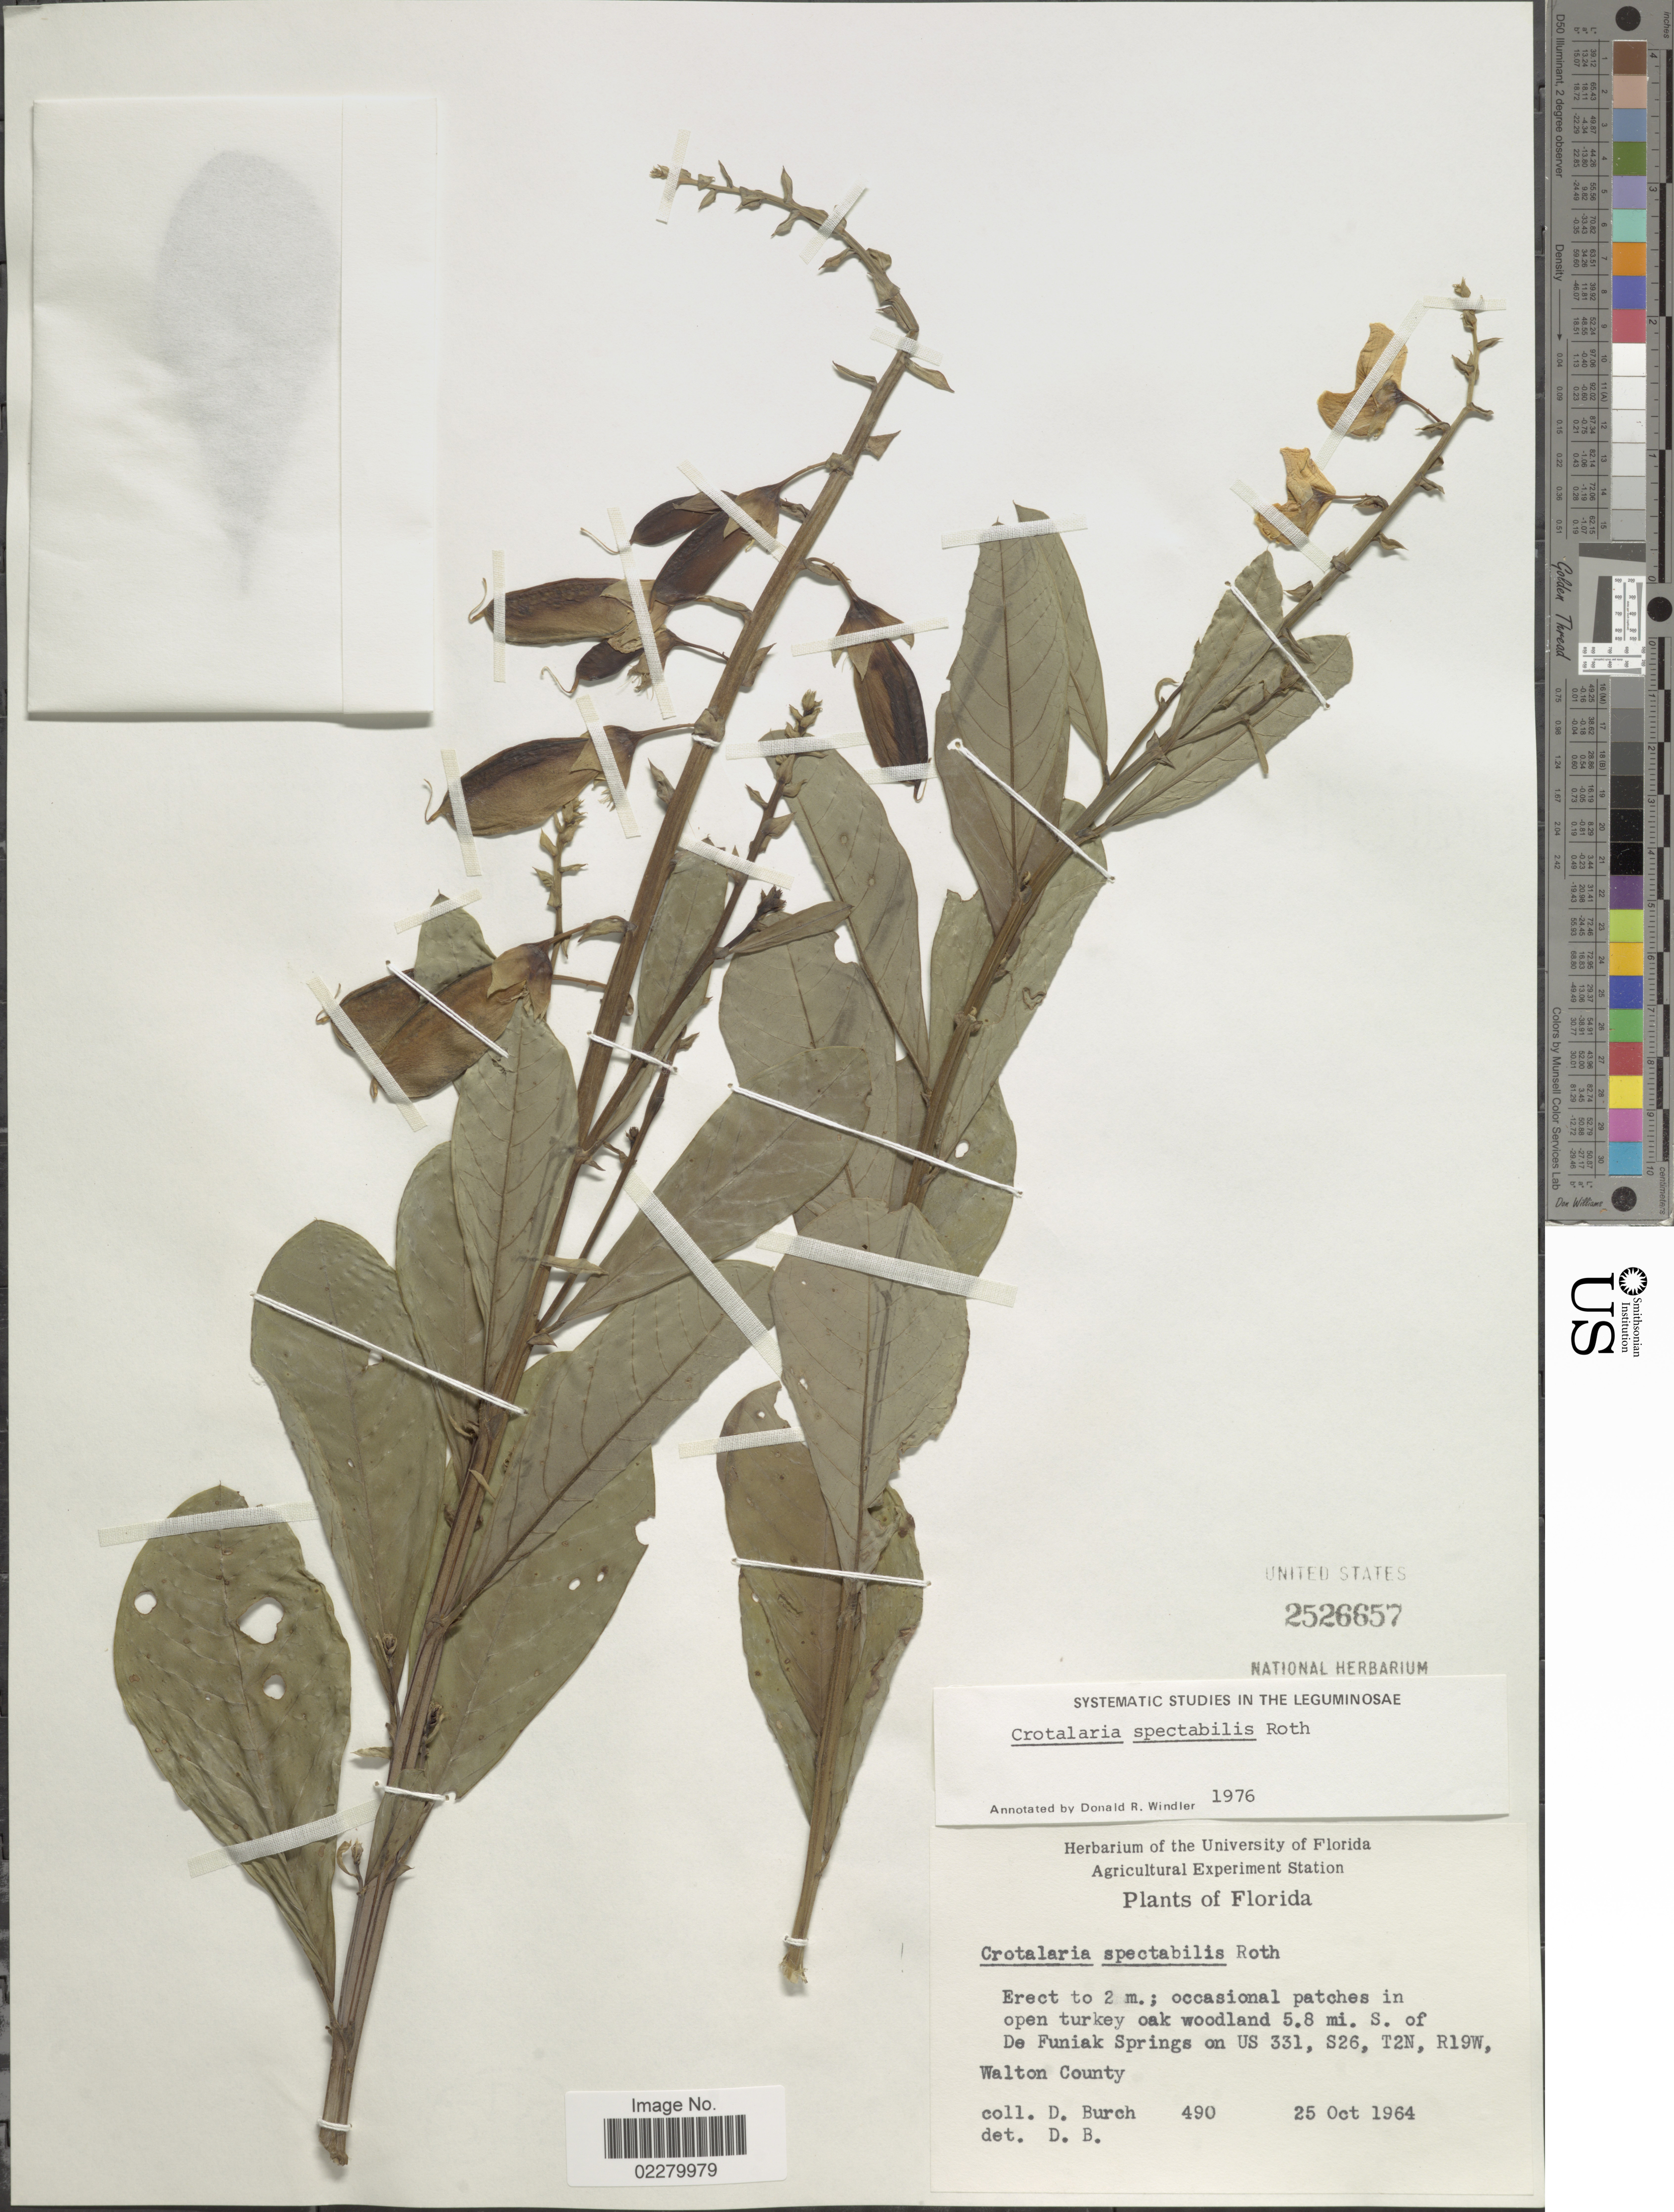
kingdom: Plantae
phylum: Tracheophyta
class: Magnoliopsida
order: Fabales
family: Fabaceae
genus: Crotalaria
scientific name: Crotalaria spectabilis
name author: Roth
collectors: D. Burch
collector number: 490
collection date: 1964-10-25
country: United States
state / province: Florida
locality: Occasional patches in open turkey oak woodland 5.8 mi. S. of De Funiak Springs on US 331, S26, T2N, R19W, Walton County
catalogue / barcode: US 2526657